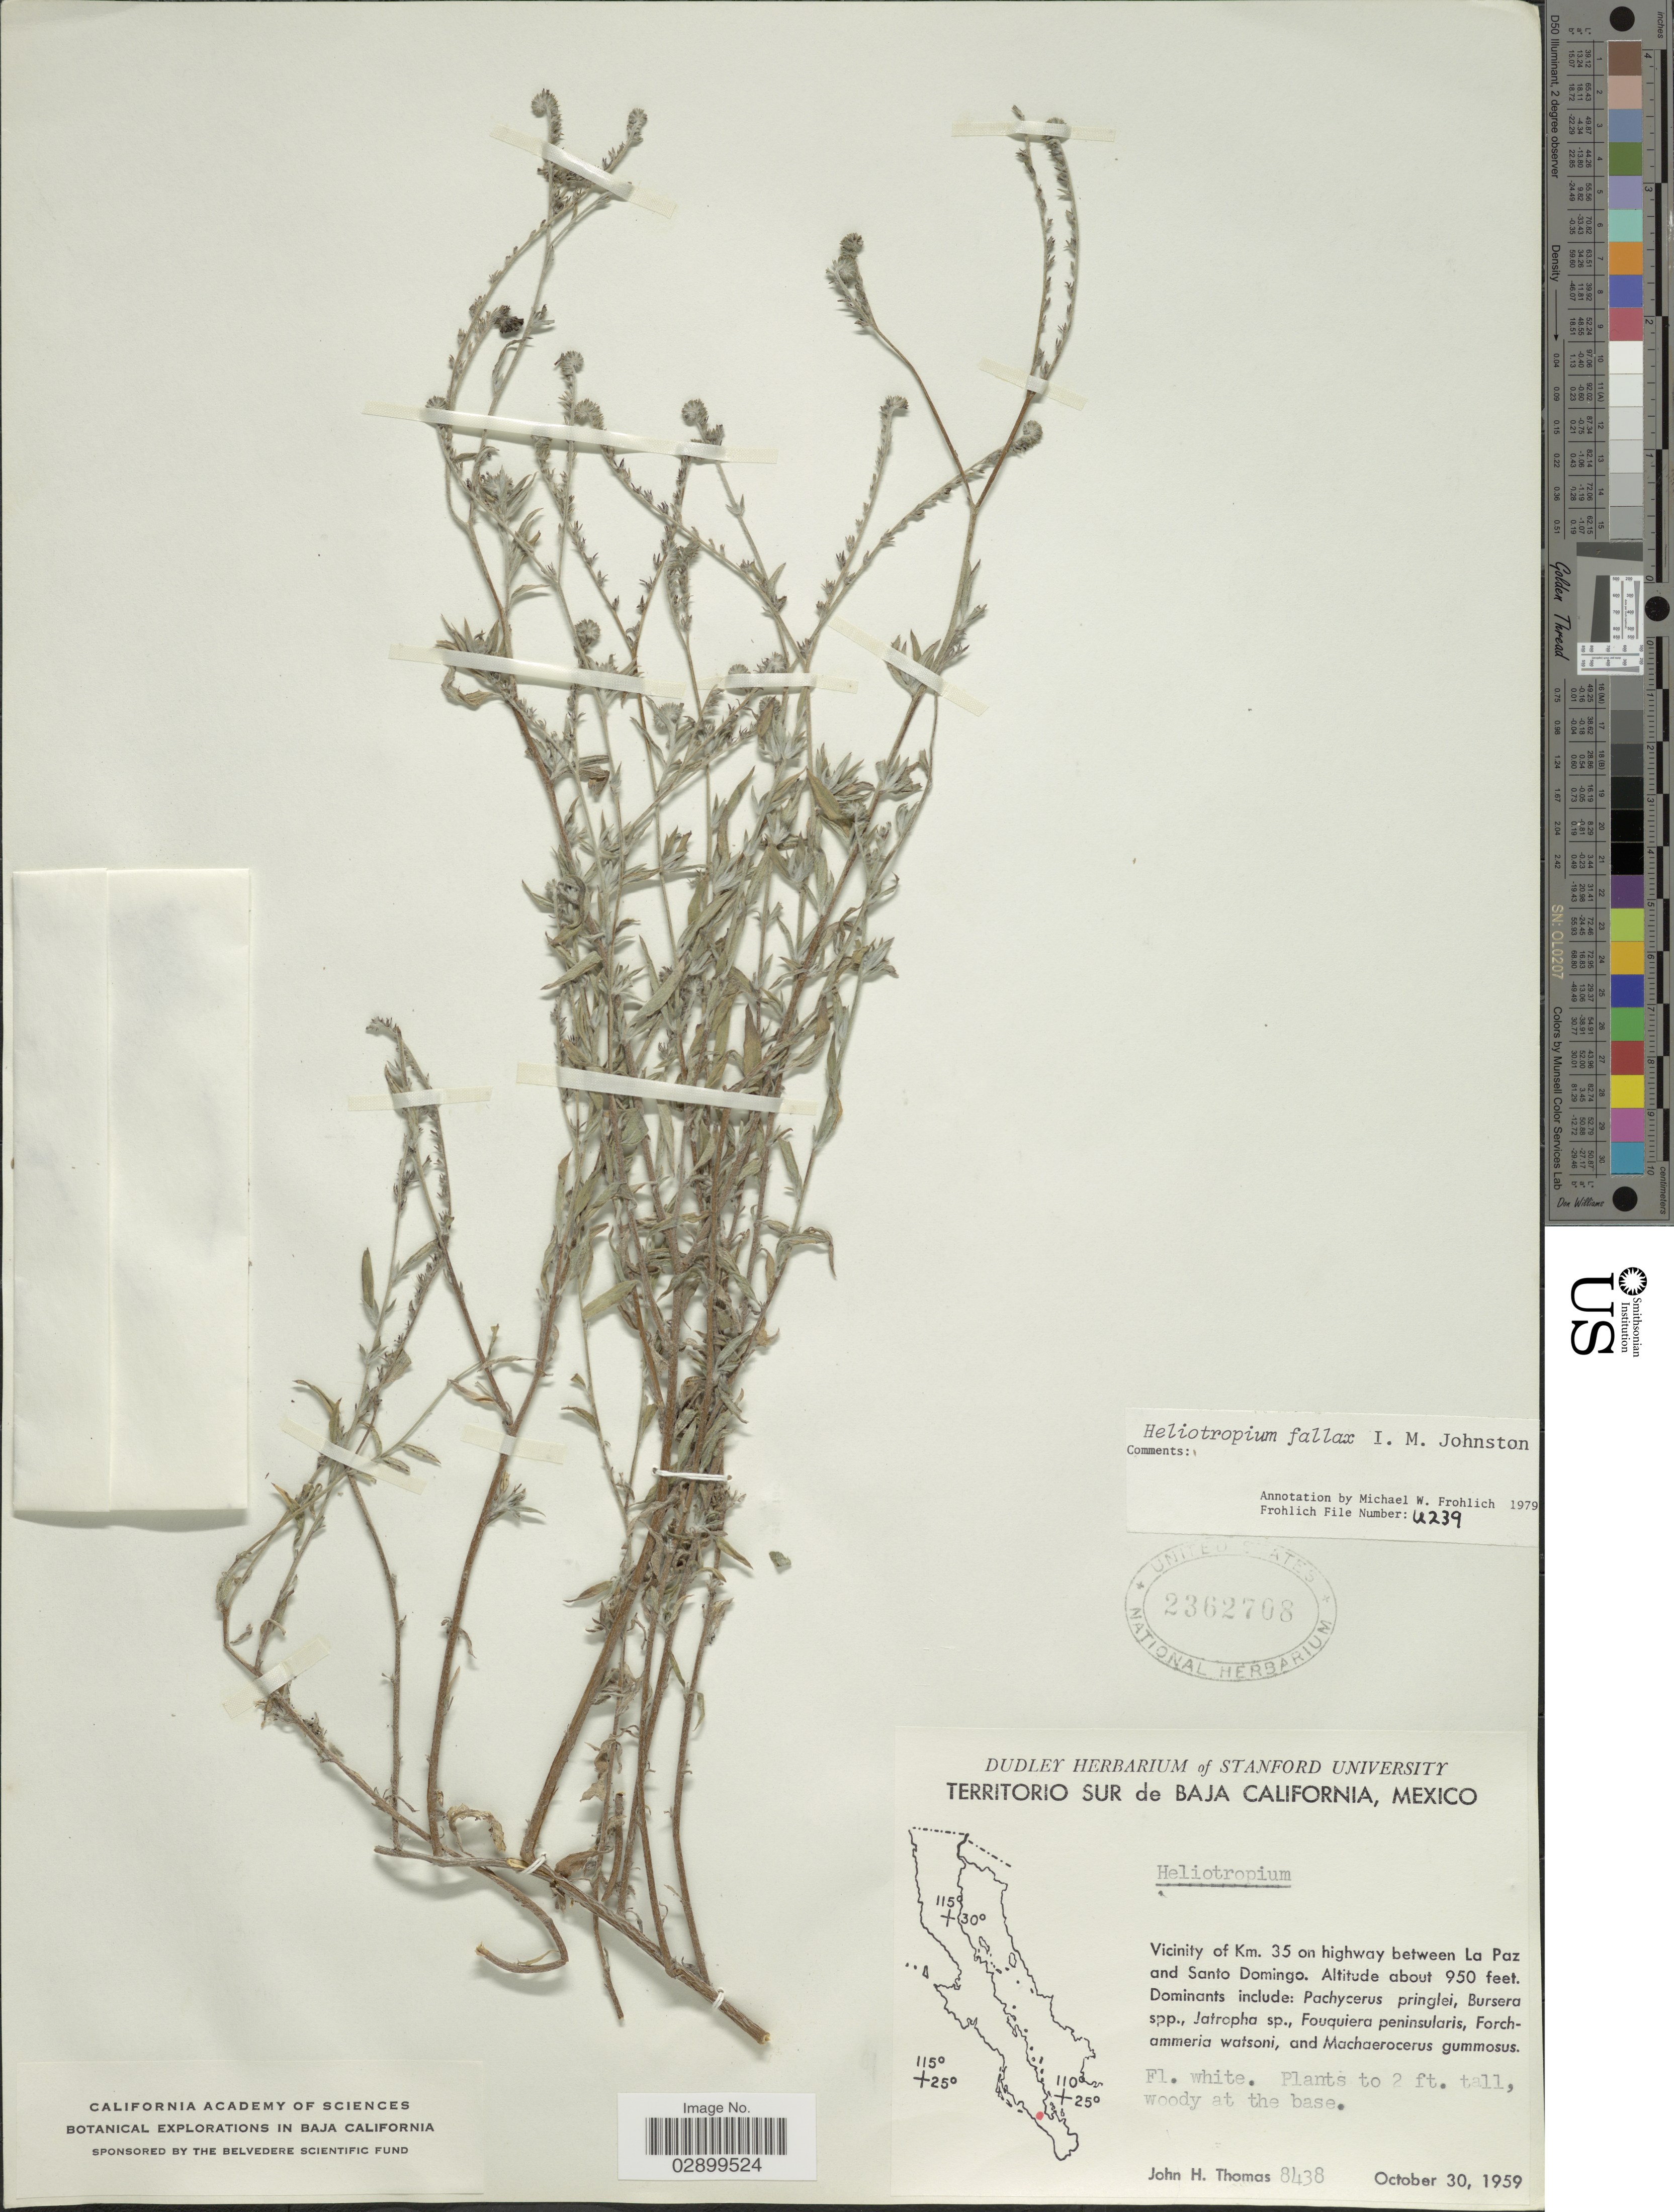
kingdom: Plantae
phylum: Tracheophyta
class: Magnoliopsida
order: Boraginales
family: Heliotropiaceae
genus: Heliotropium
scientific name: Heliotropium fallax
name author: I.M. Johnst.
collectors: J. H. Thomas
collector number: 8438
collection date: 1959-10-30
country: Mexico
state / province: Baja California Sur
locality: Territorio Sur de Baja California. Vicinity of Km. 35 on highway between La Paz and Santo Domingo.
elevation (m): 290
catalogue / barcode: US 2362708